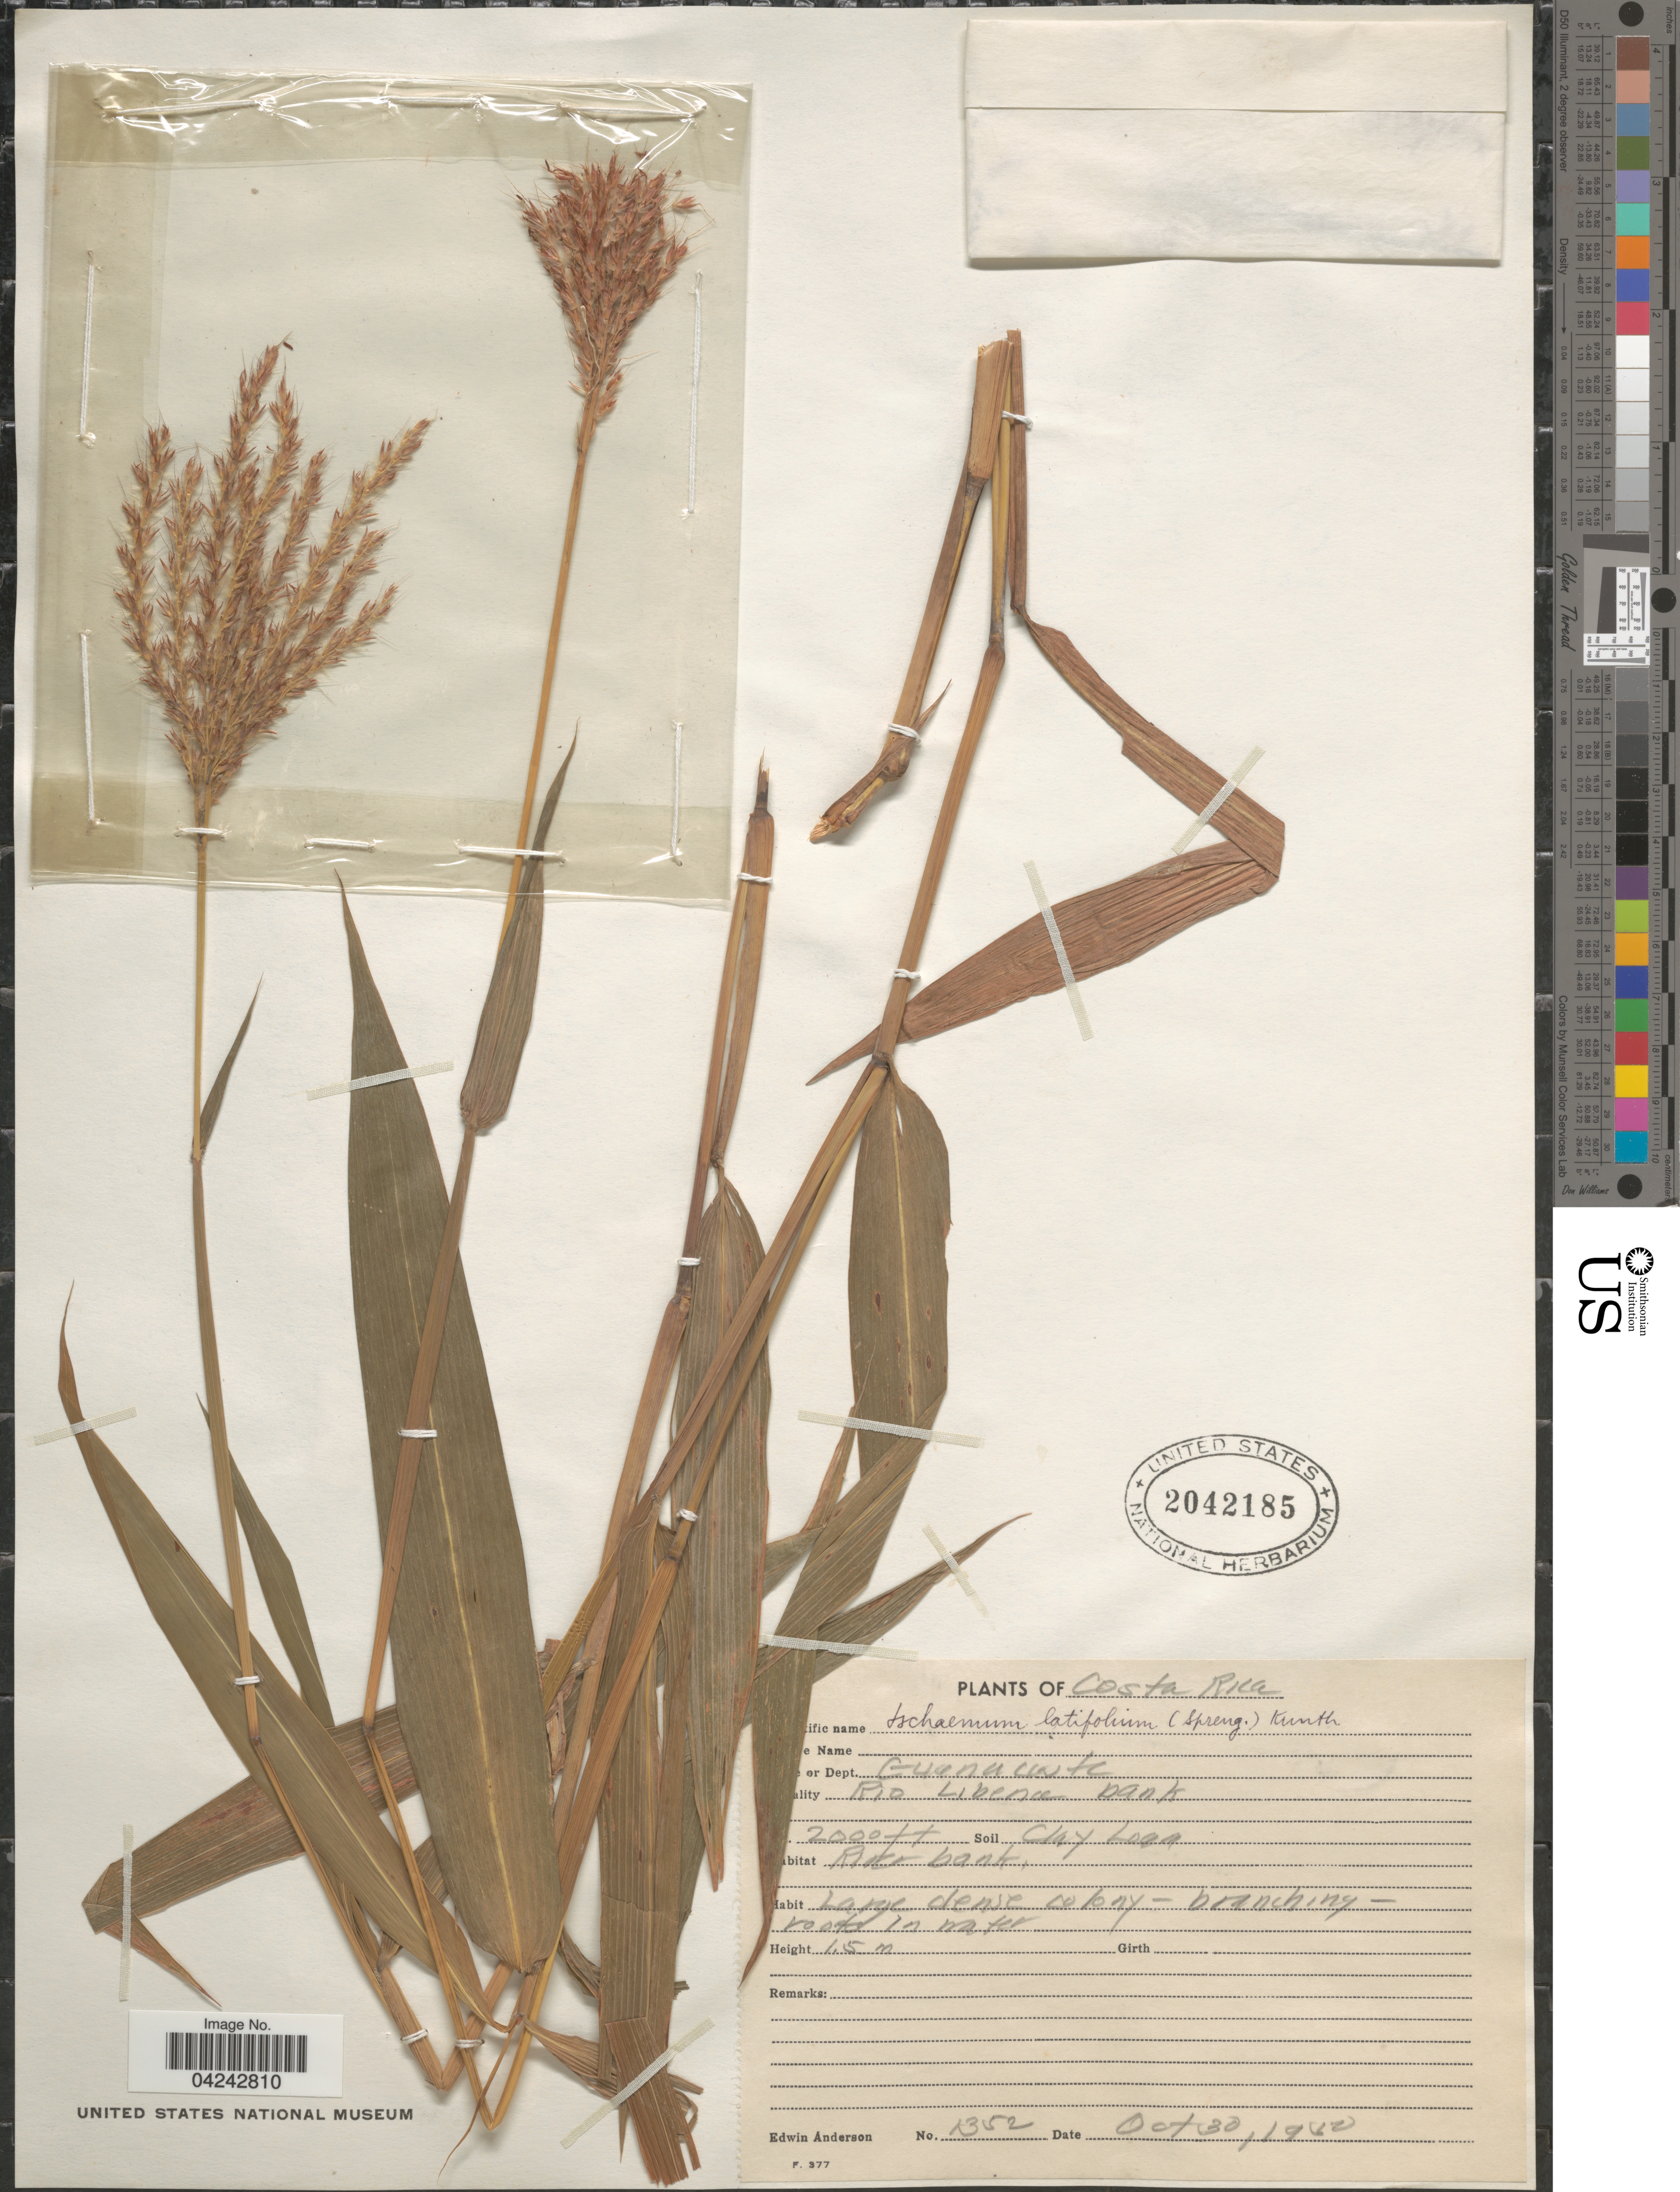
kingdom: Plantae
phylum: Tracheophyta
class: Liliopsida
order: Poales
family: Poaceae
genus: Ischaemum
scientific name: Ischaemum latifolium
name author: (Spreng.) Kunth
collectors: E. Anderson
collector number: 1352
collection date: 1942-10-30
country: Costa Rica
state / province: Guanacaste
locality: Dept. Guanacaste. Rio Libena bank.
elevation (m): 610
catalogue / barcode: US 2042185